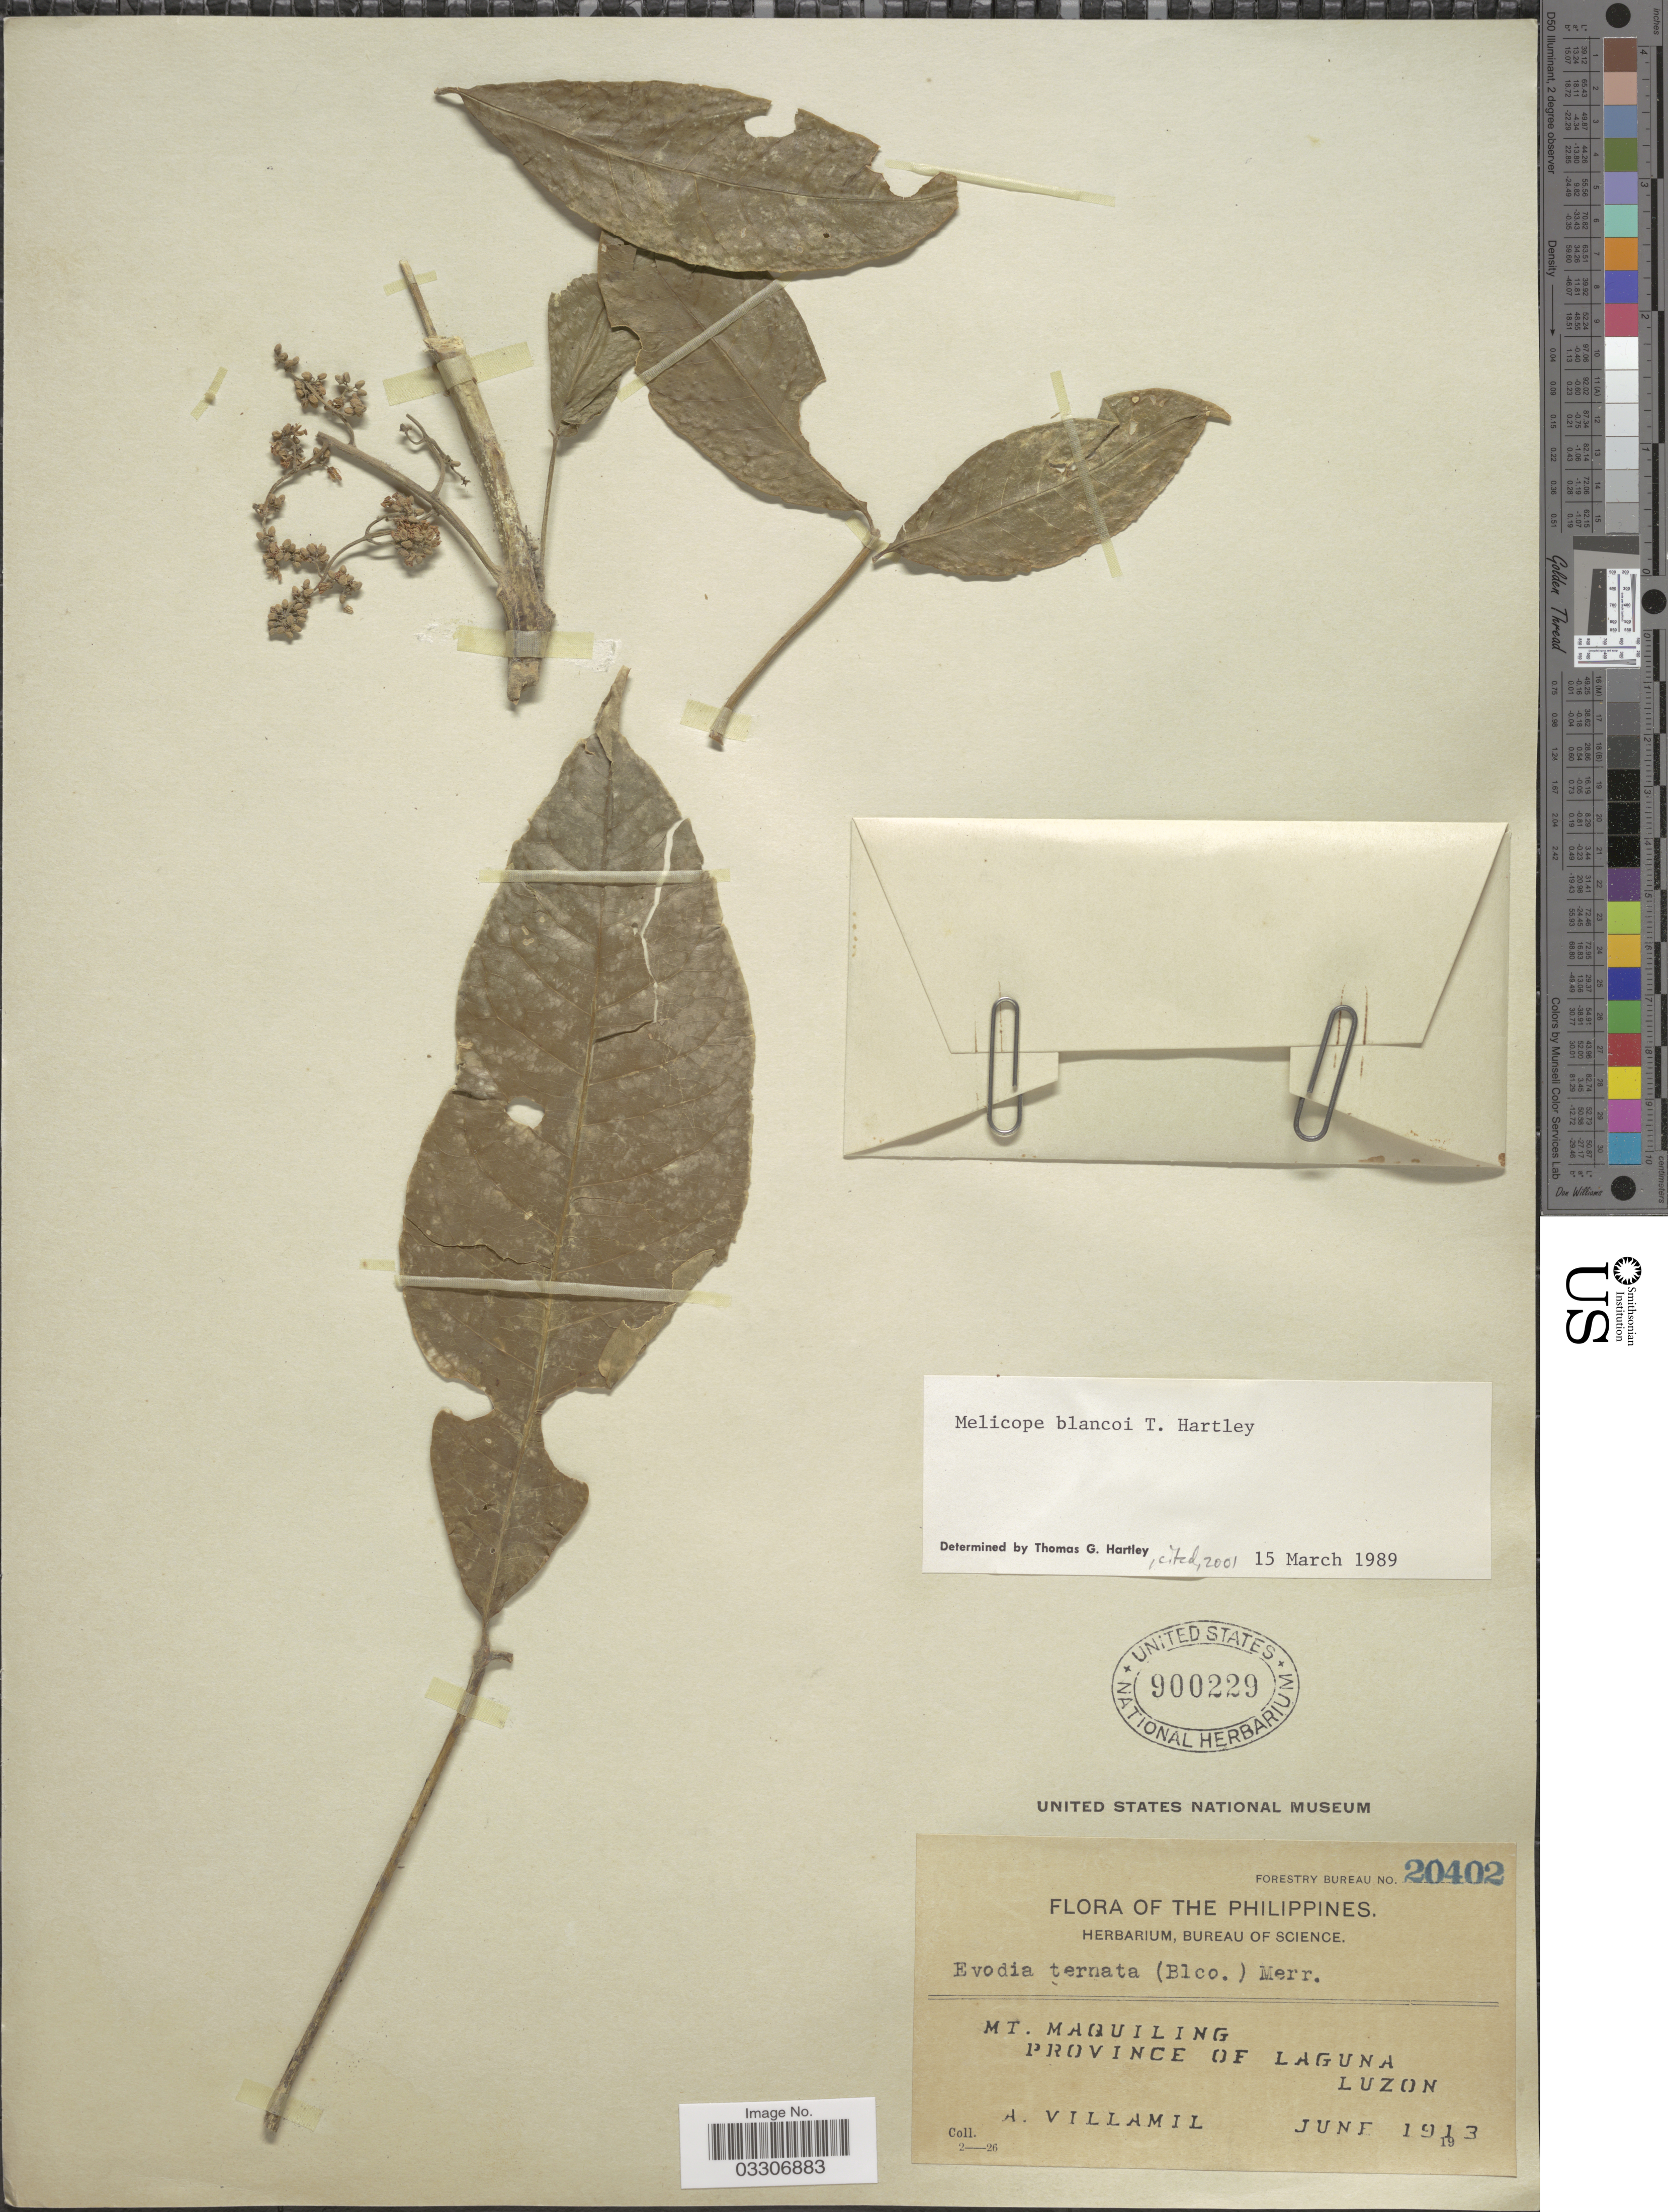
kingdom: Plantae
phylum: Tracheophyta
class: Magnoliopsida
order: Sapindales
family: Rutaceae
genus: Melicope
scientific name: Melicope blancoi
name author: T.G. Hartley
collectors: A. Villamil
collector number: Forestry Bureau 20402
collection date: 1913-06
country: Philippines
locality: Mt. Maquiling, Province of Laguna, Luzon.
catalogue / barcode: US 900229